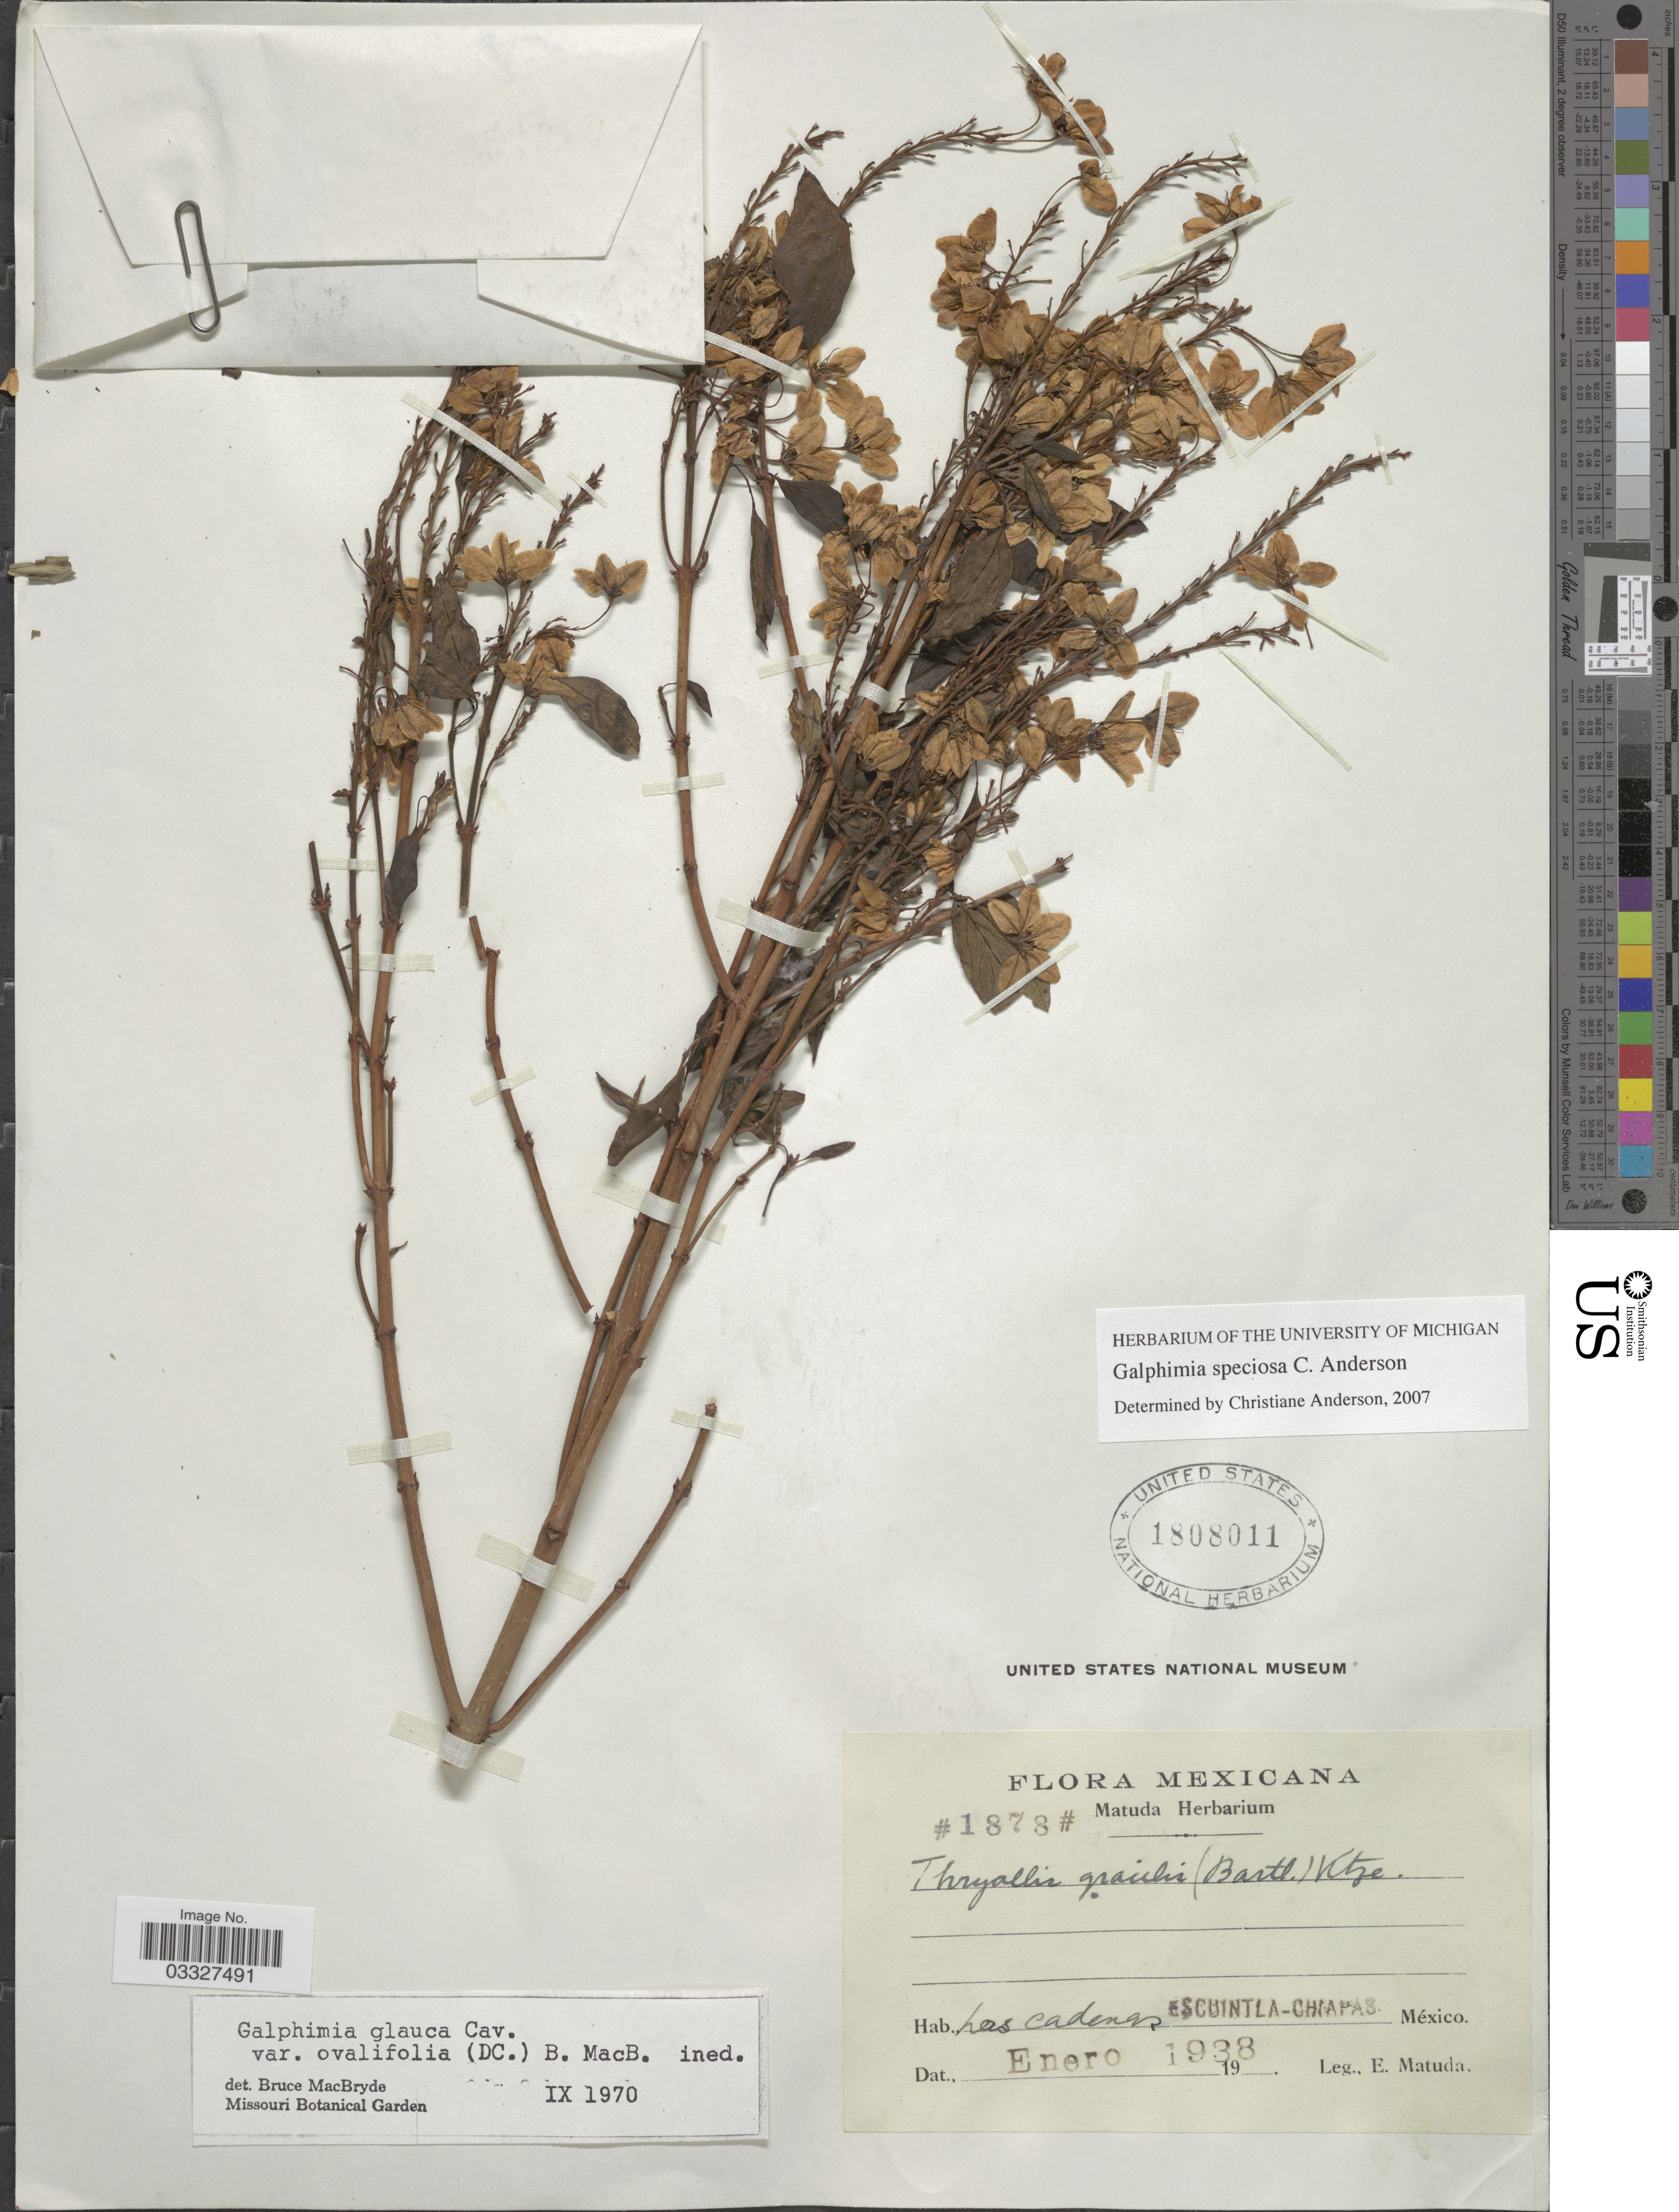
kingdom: Plantae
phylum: Tracheophyta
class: Magnoliopsida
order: Malpighiales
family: Malpighiaceae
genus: Galphimia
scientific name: Galphimia speciosa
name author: C.E. Anderson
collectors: E. Matuda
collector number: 1878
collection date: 1938-01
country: Mexico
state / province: Chiapas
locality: Las Cadenas. Escuintla-Chiapas.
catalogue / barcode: US 1808011